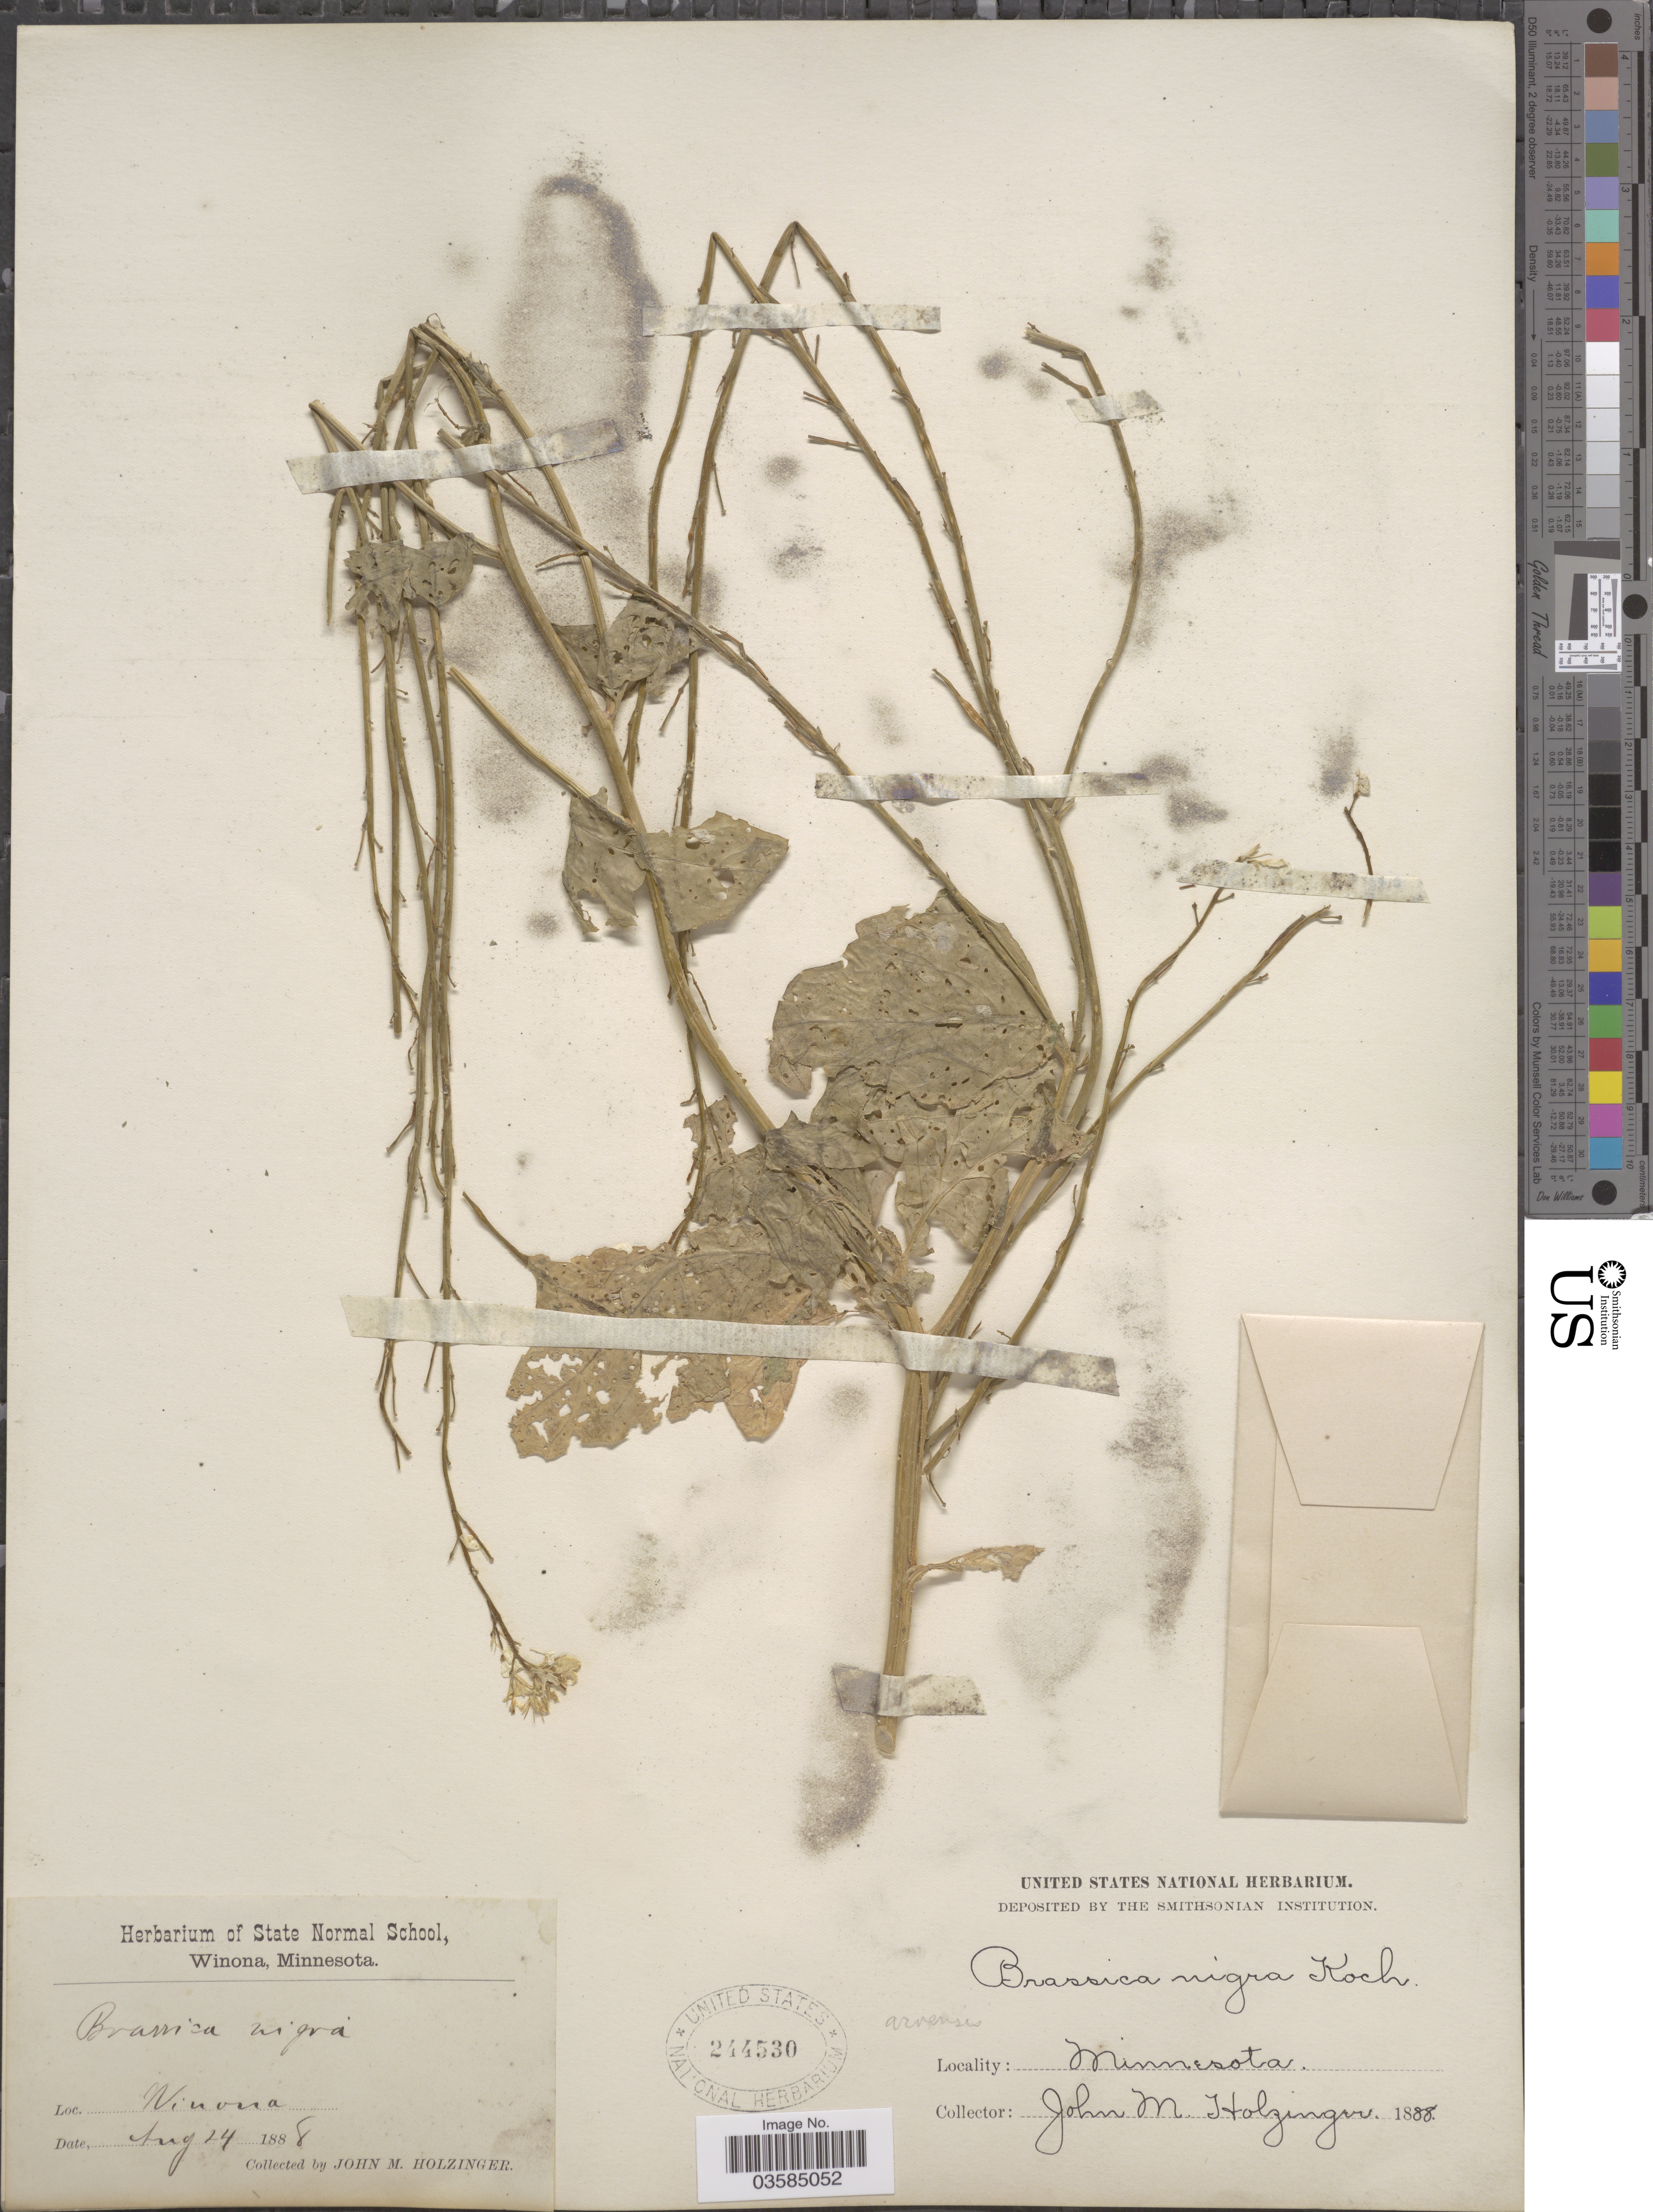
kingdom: Plantae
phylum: Tracheophyta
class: Magnoliopsida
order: Brassicales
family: Brassicaceae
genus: Brassica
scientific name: Brassica kaber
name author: (DC.) L.C. Wheeler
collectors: J. M. Holzinger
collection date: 1888-08-24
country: United States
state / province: Minnesota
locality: Winona.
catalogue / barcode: US 244530